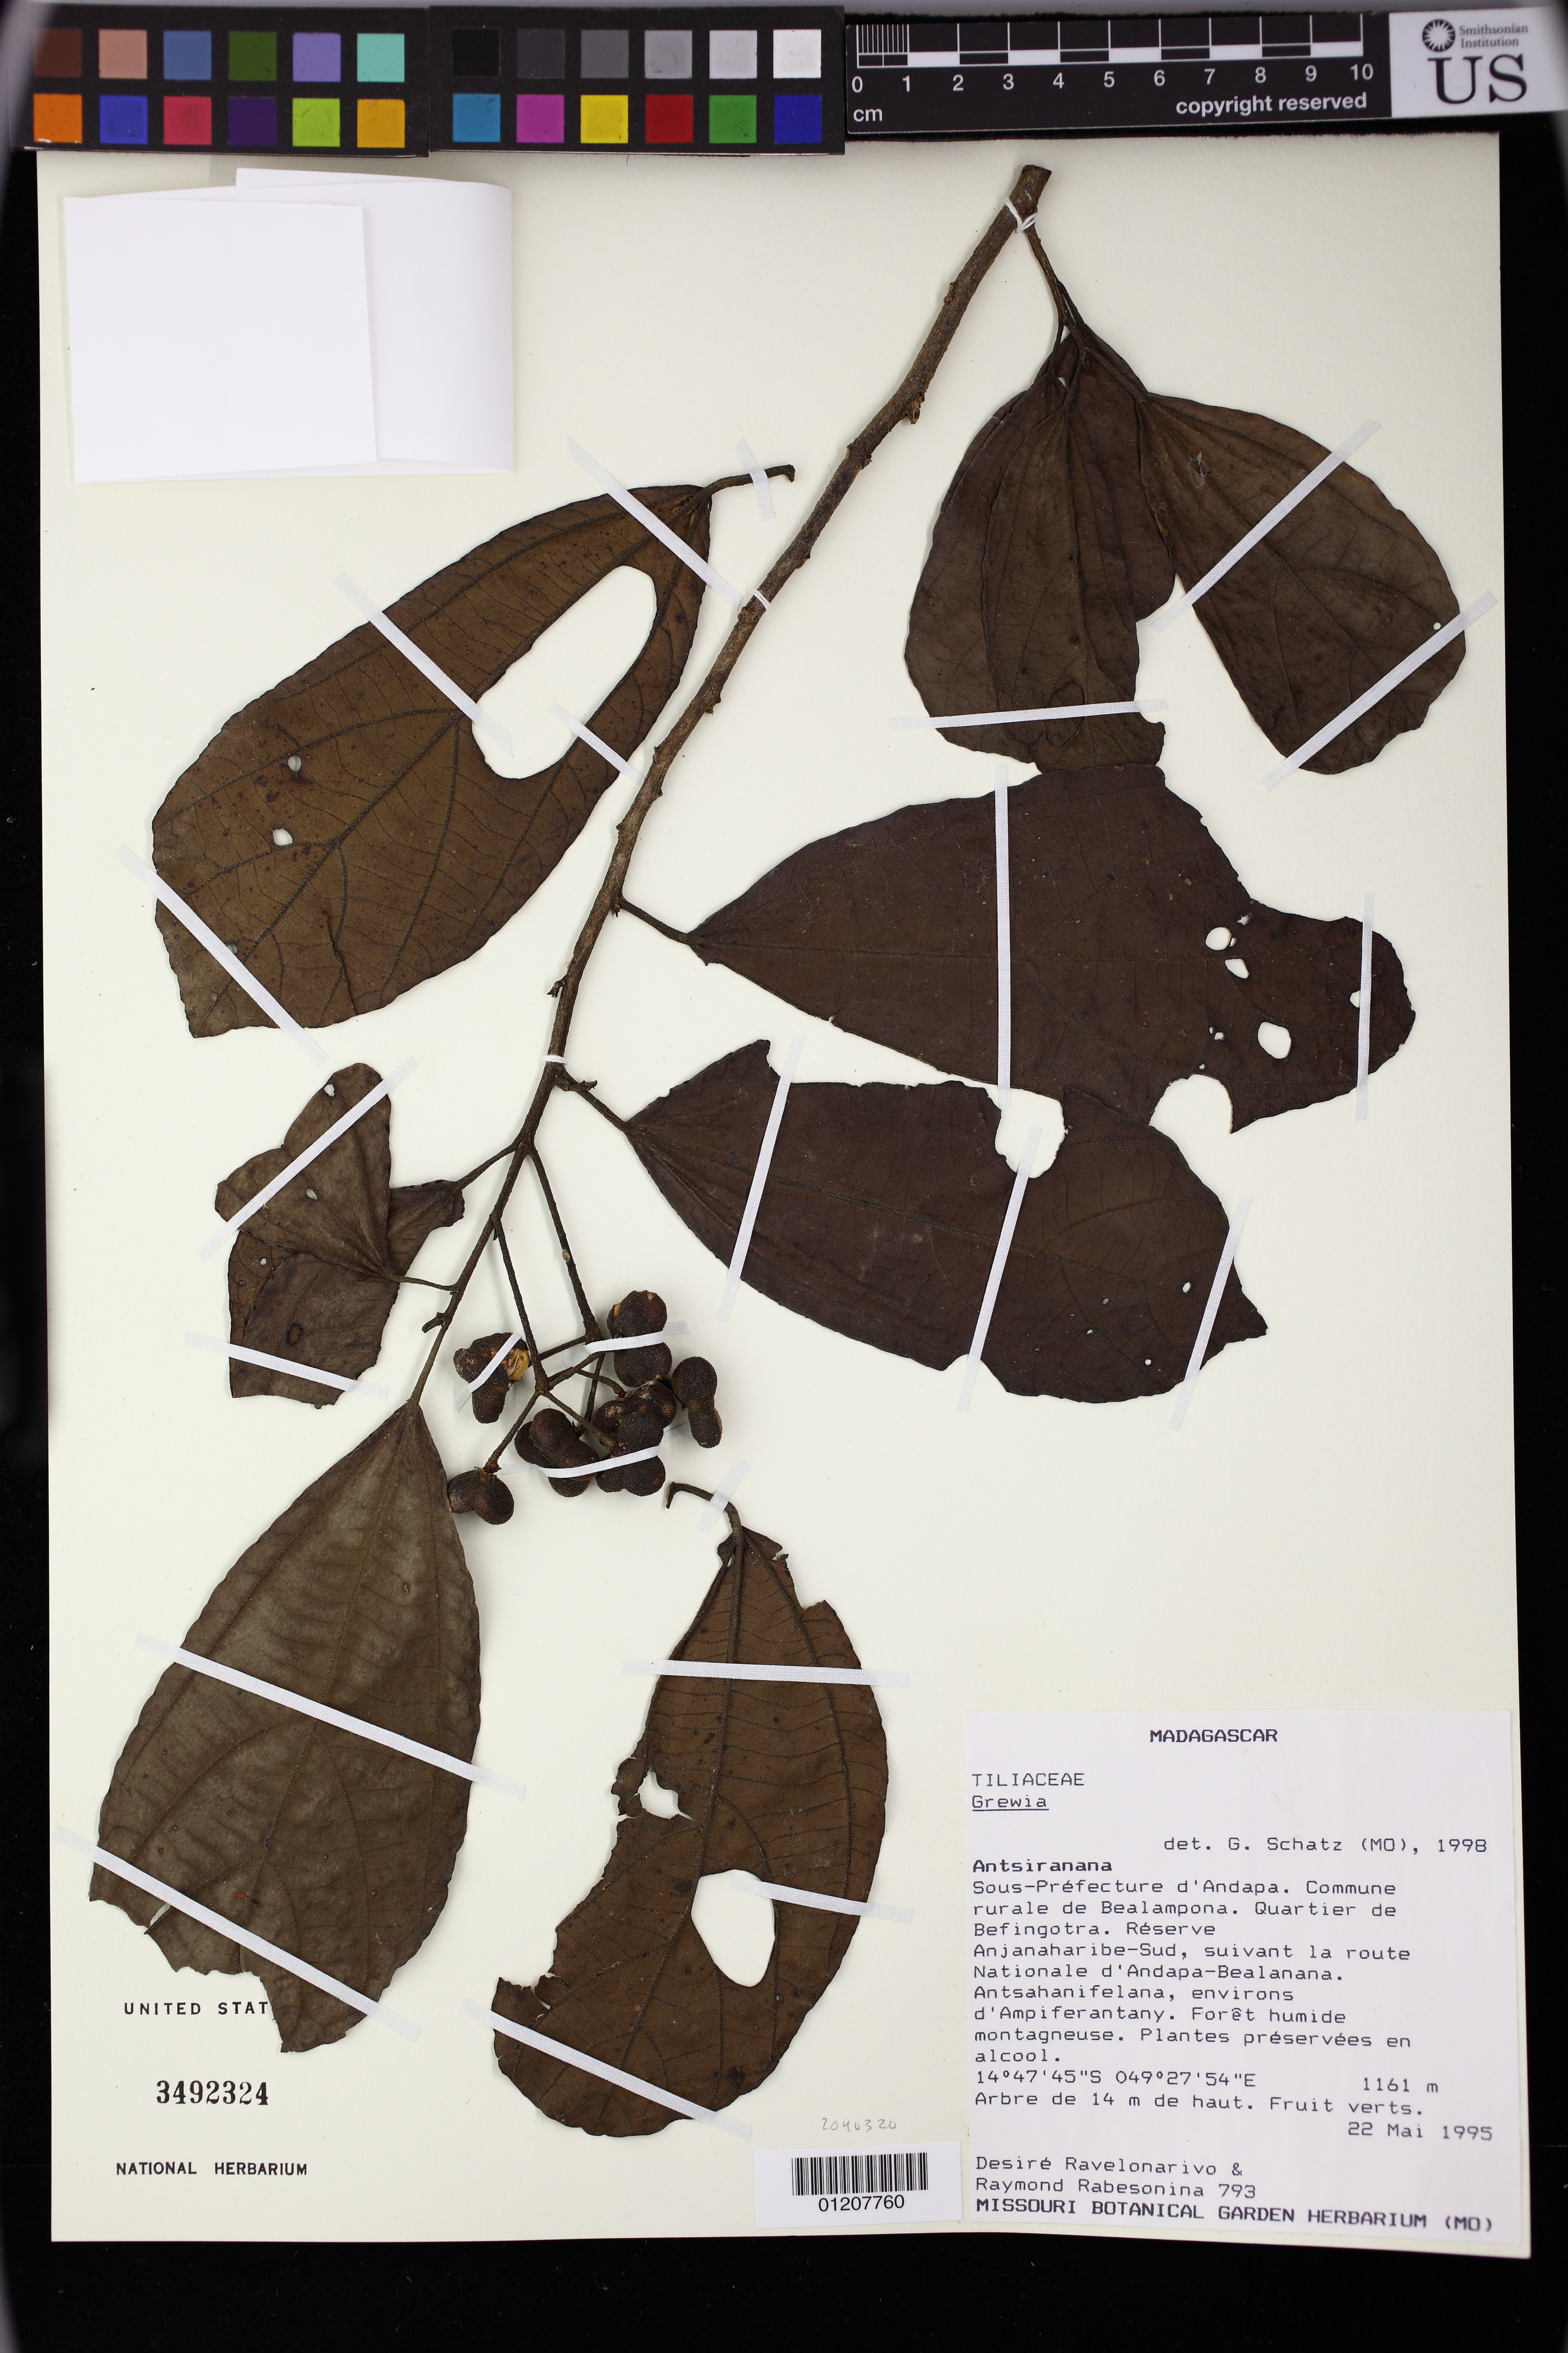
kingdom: Plantae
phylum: Tracheophyta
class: Magnoliopsida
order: Malvales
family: Malvaceae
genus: Grewia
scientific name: Grewia sp.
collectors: D. Ravelonarivo & R. Rabesonina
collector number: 793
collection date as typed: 22 May 1995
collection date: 1995-05-22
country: Madagascar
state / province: Sava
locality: Antsiranana. Sous-Prefecture d' Adapa. Commune rurale de Bealampona. Quartier de Befingotra. Reserve Anjanaharibe-Sud, suivant la route Nationale d'Andapa-Bealanana. Antsahanifelana, environs d'Ampiferantany.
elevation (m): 1161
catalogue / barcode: US 3492324